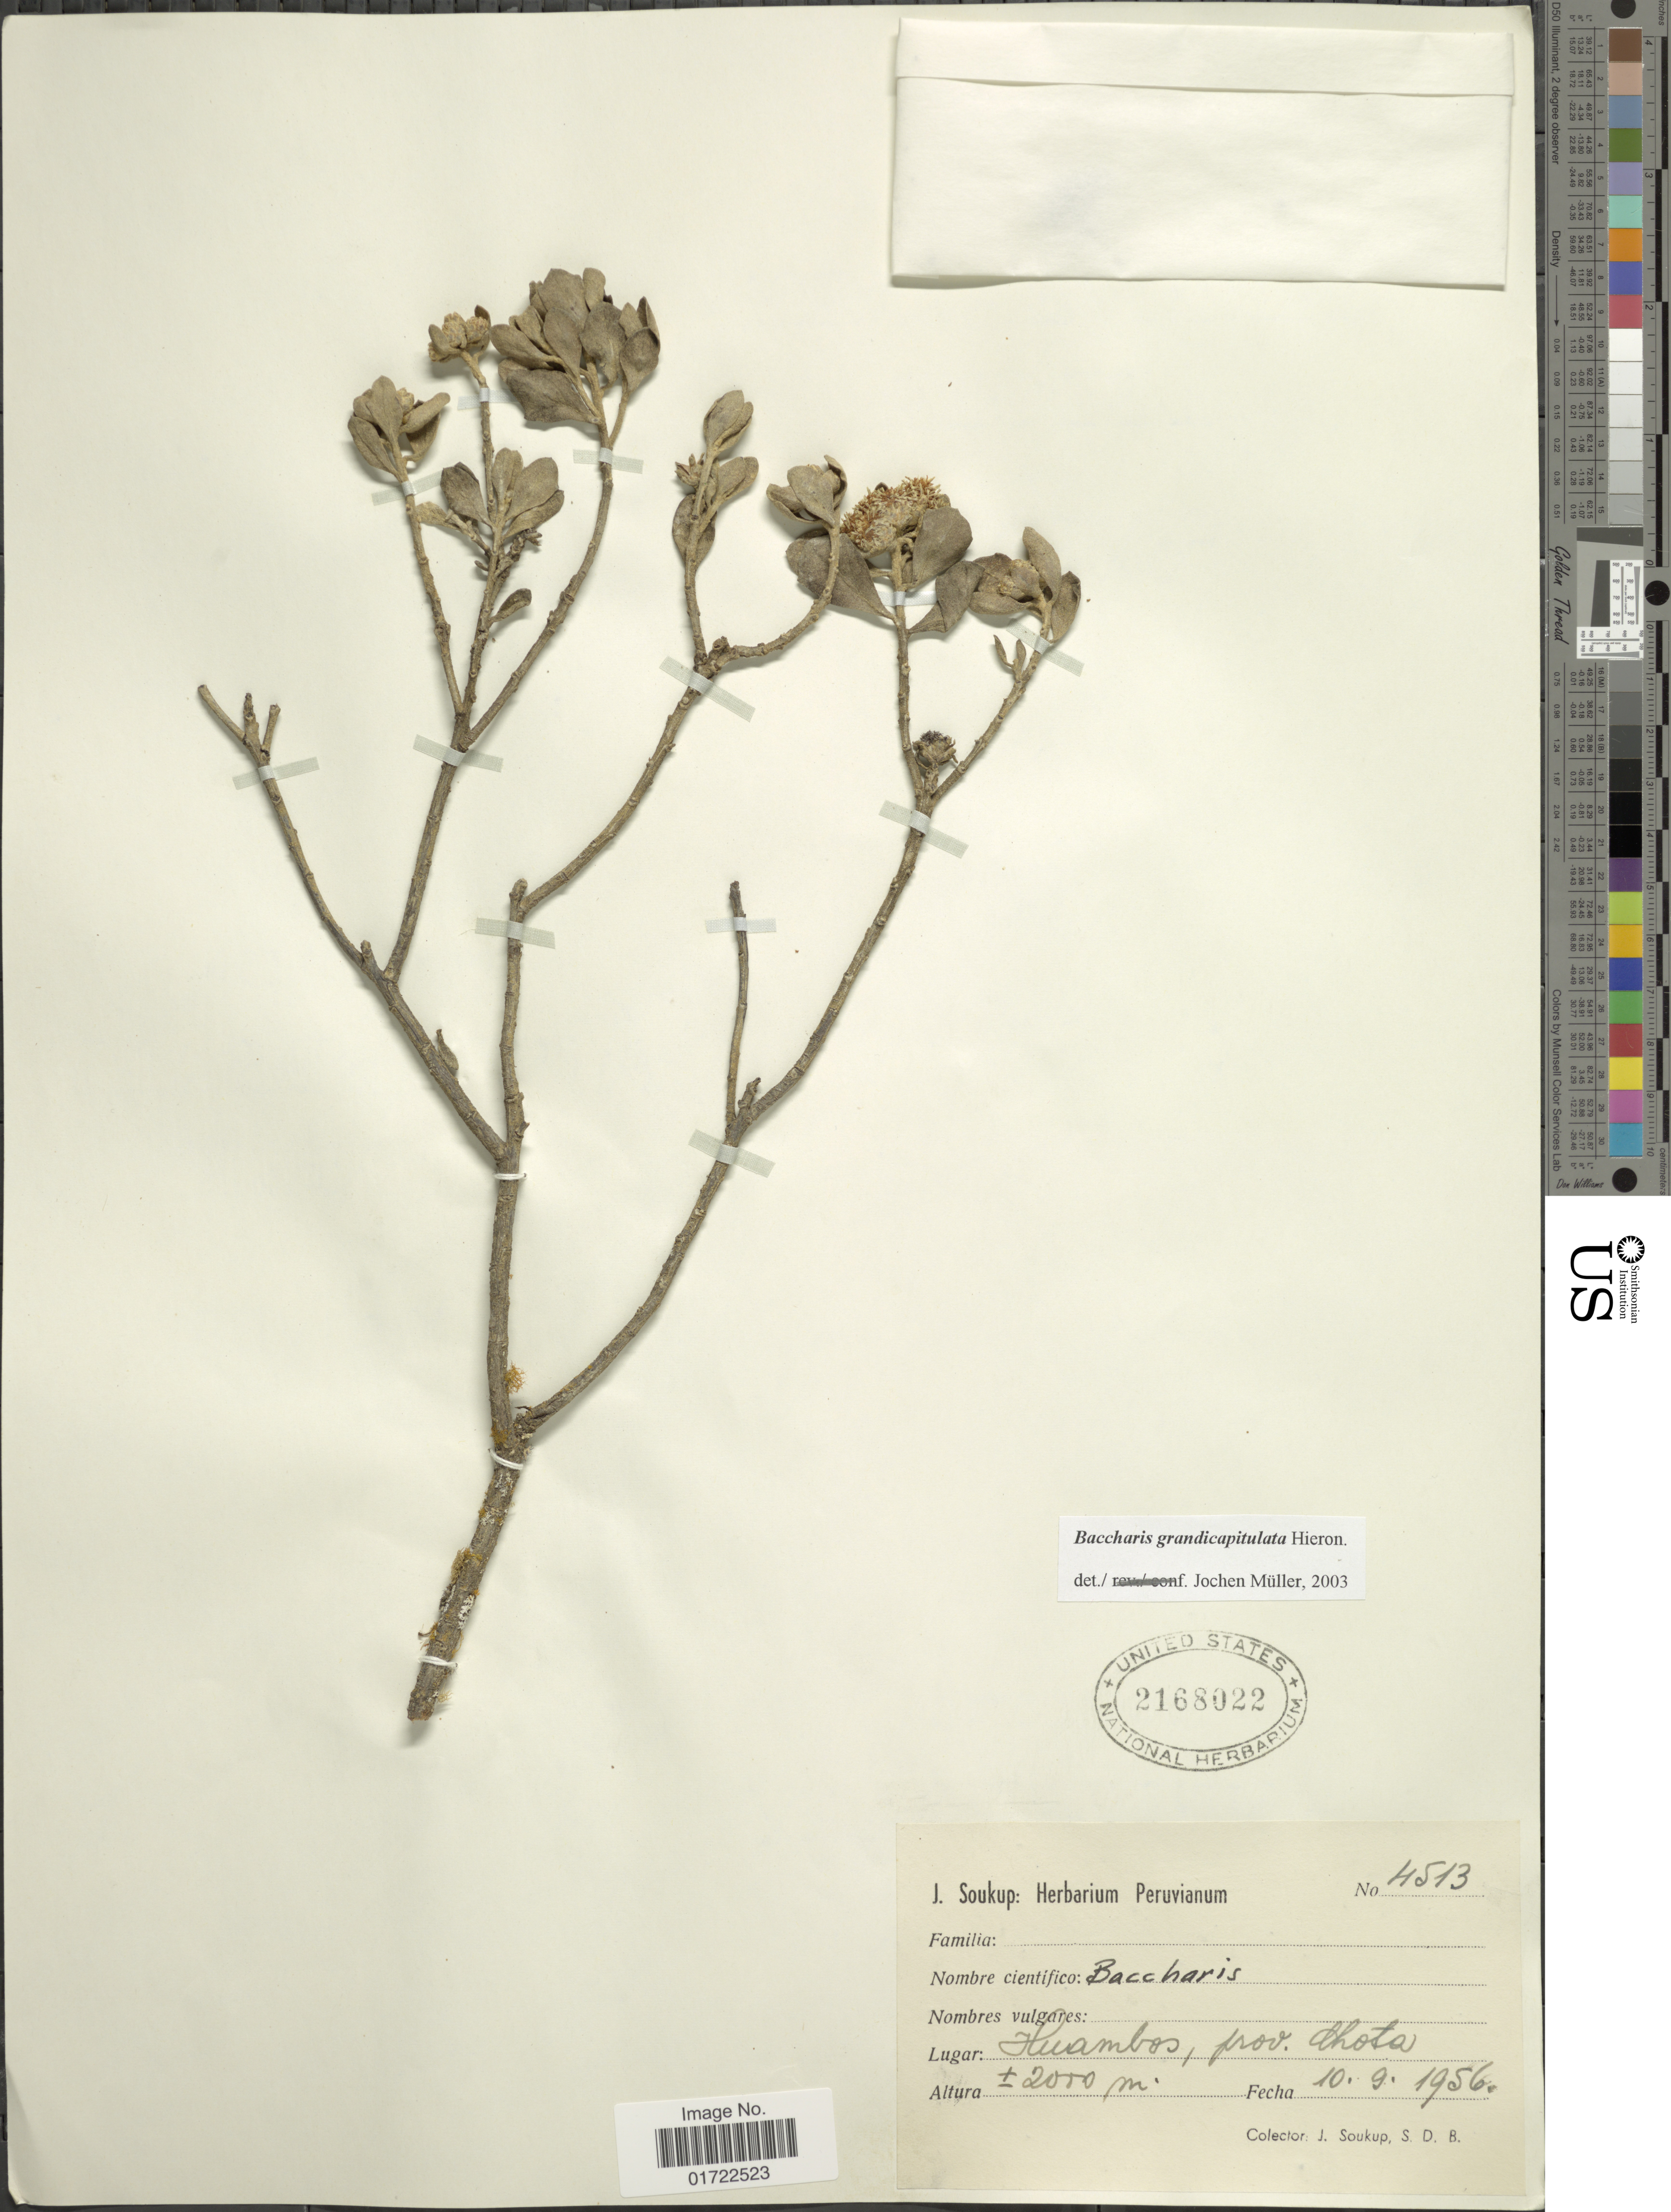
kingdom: Plantae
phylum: Tracheophyta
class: Magnoliopsida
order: Asterales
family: Asteraceae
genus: Baccharis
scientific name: Baccharis grandicapitulata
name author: Hieron.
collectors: J. Soukup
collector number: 4513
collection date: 1956-09-10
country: Bolivia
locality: Huambos, Prov. Chota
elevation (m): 2000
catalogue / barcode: US 2168022